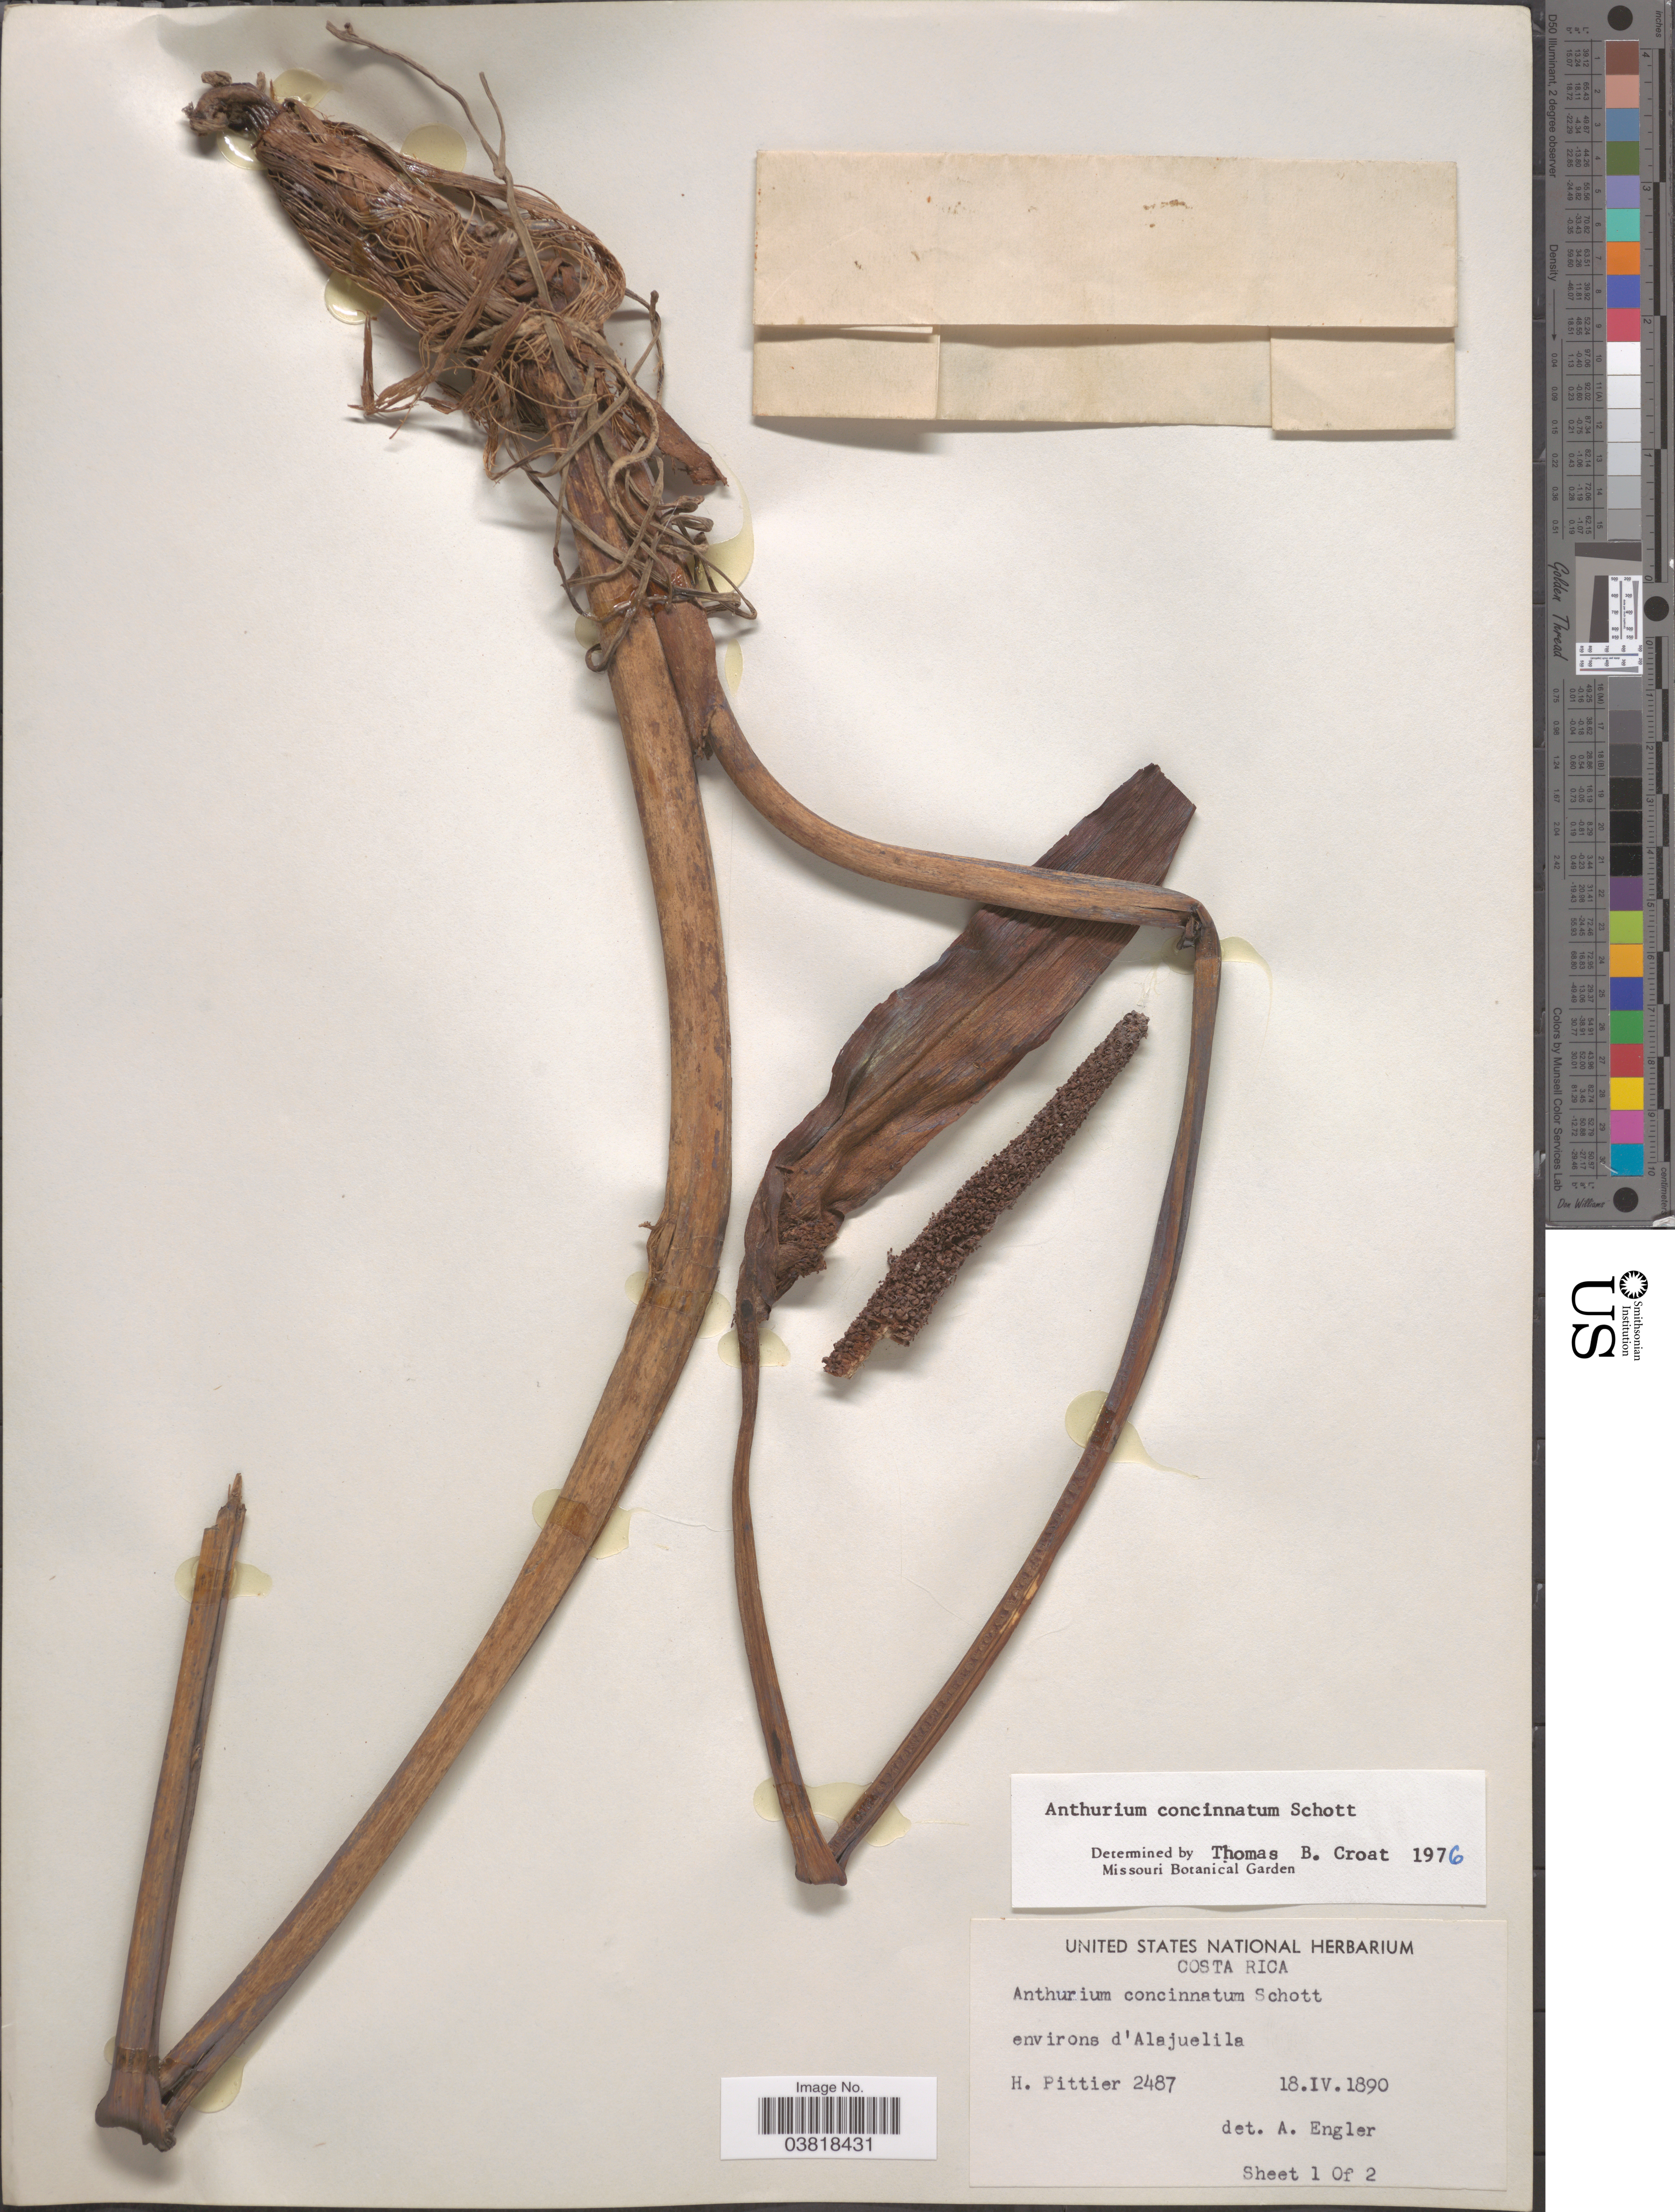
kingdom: Plantae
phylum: Tracheophyta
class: Liliopsida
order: Alismatales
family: Araceae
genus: Anthurium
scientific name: Anthurium concinnatum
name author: Schott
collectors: H. F. Pittier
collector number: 2487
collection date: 1890-04-18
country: Costa Rica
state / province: Alajuela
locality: Environs d'Alajuelila.